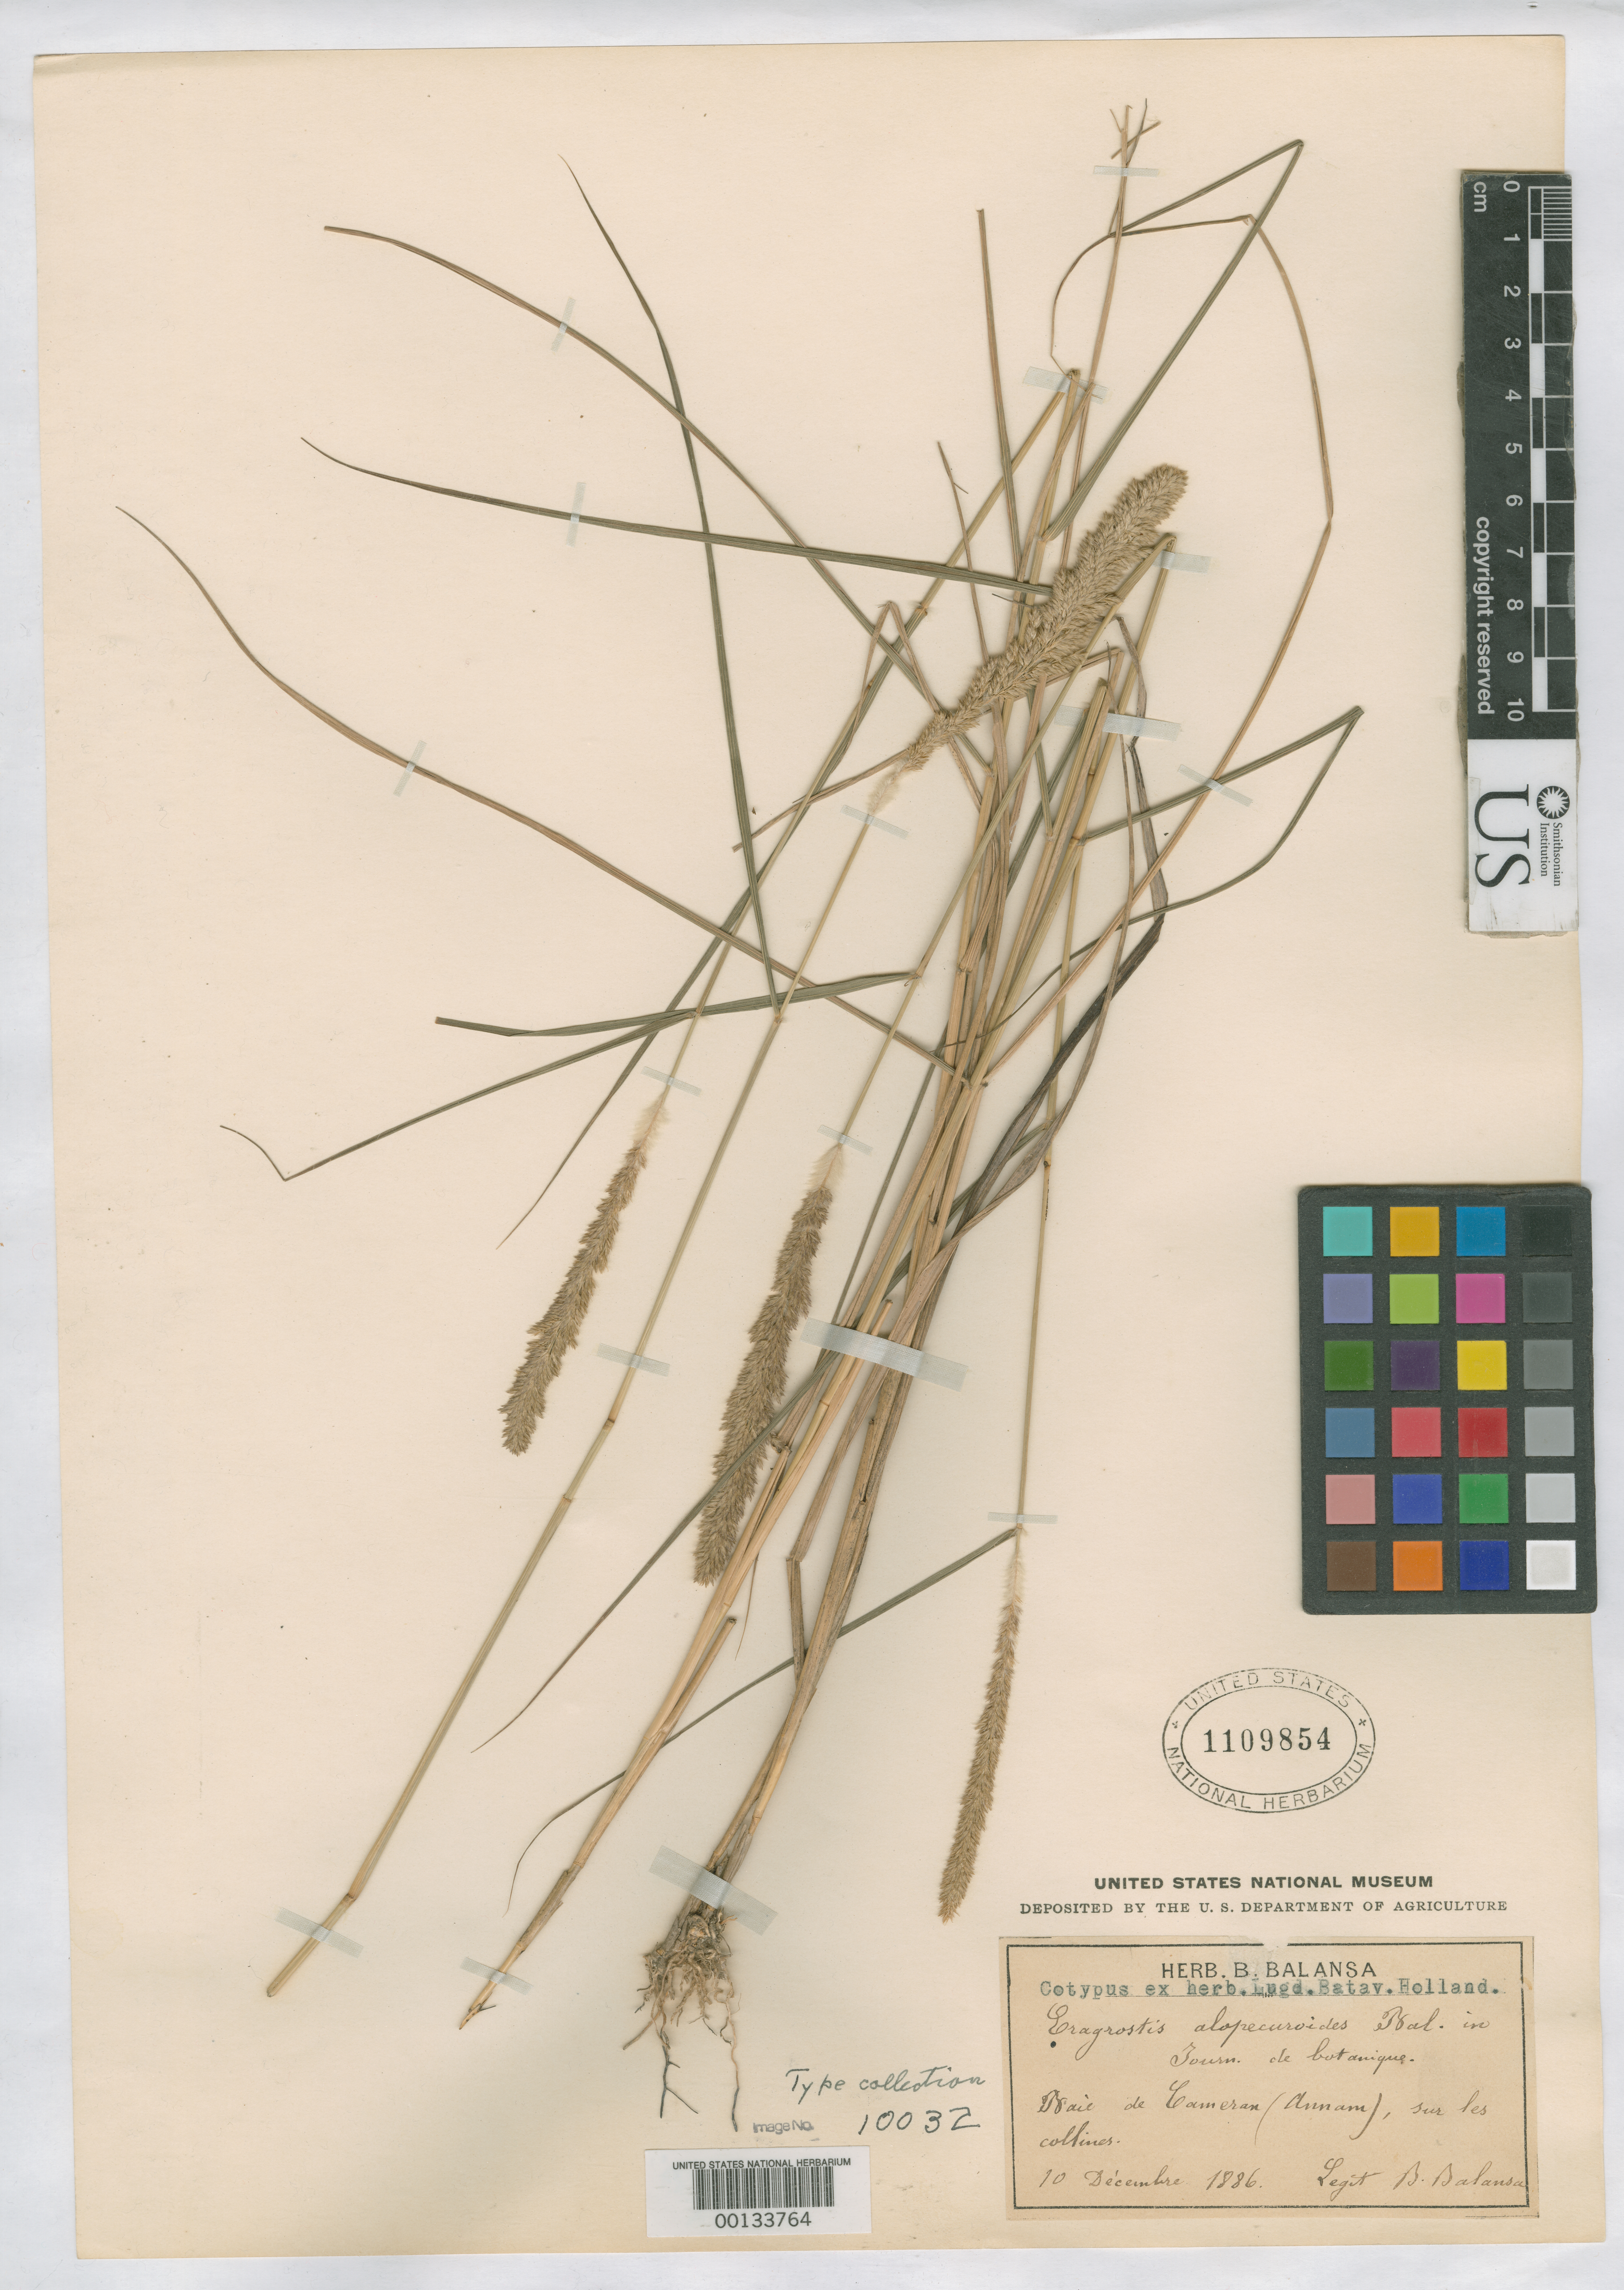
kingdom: Plantae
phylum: Tracheophyta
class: Liliopsida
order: Poales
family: Poaceae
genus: Eragrostis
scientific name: Eragrostis alopecuroides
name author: Balansa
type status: Type Collection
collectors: B. Balansa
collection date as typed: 10 Dec 1886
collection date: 1886-12-10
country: Vietnam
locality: Port de Cameran (Annam), Non Loin du Rivage.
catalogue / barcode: US 1109854